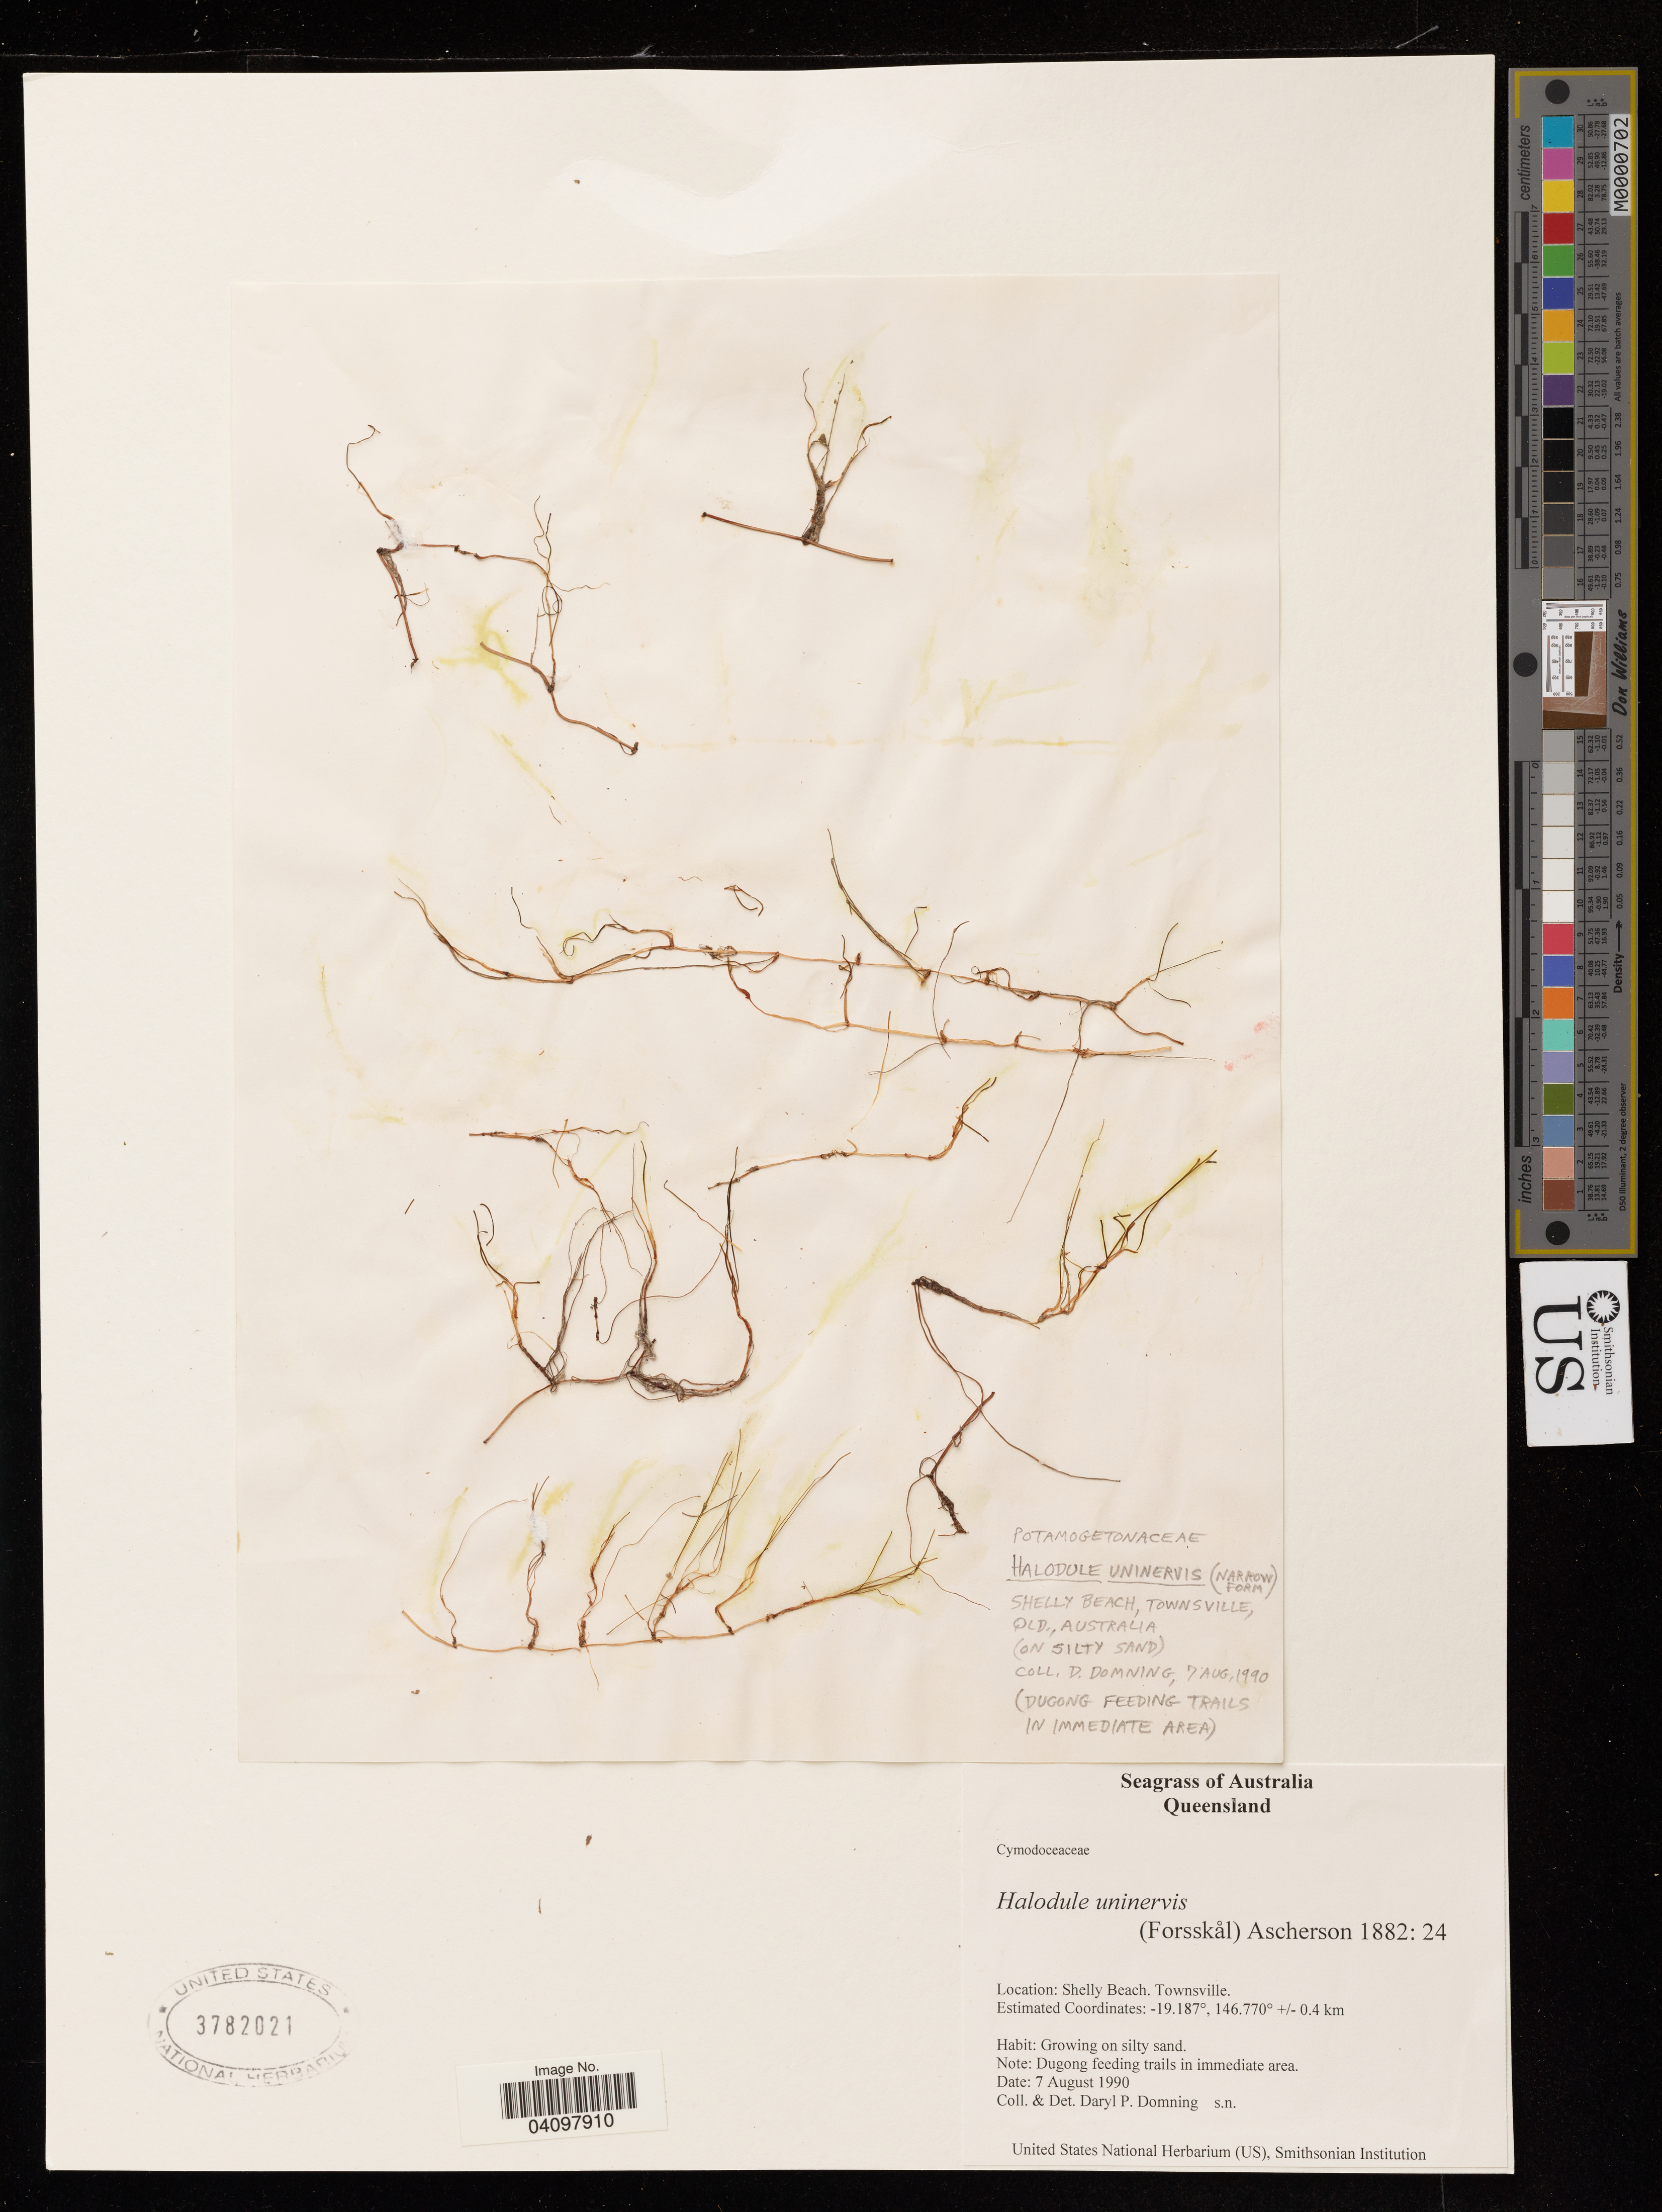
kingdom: Plantae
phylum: Tracheophyta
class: Liliopsida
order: Alismatales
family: Cymodoceaceae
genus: Halodule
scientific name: Halodule uninervis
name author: (Forssk.) Asch.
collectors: D. Domning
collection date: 1990-08-07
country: Australia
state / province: Queensland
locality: Shelly Beach, Townsville.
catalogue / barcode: US 3782021